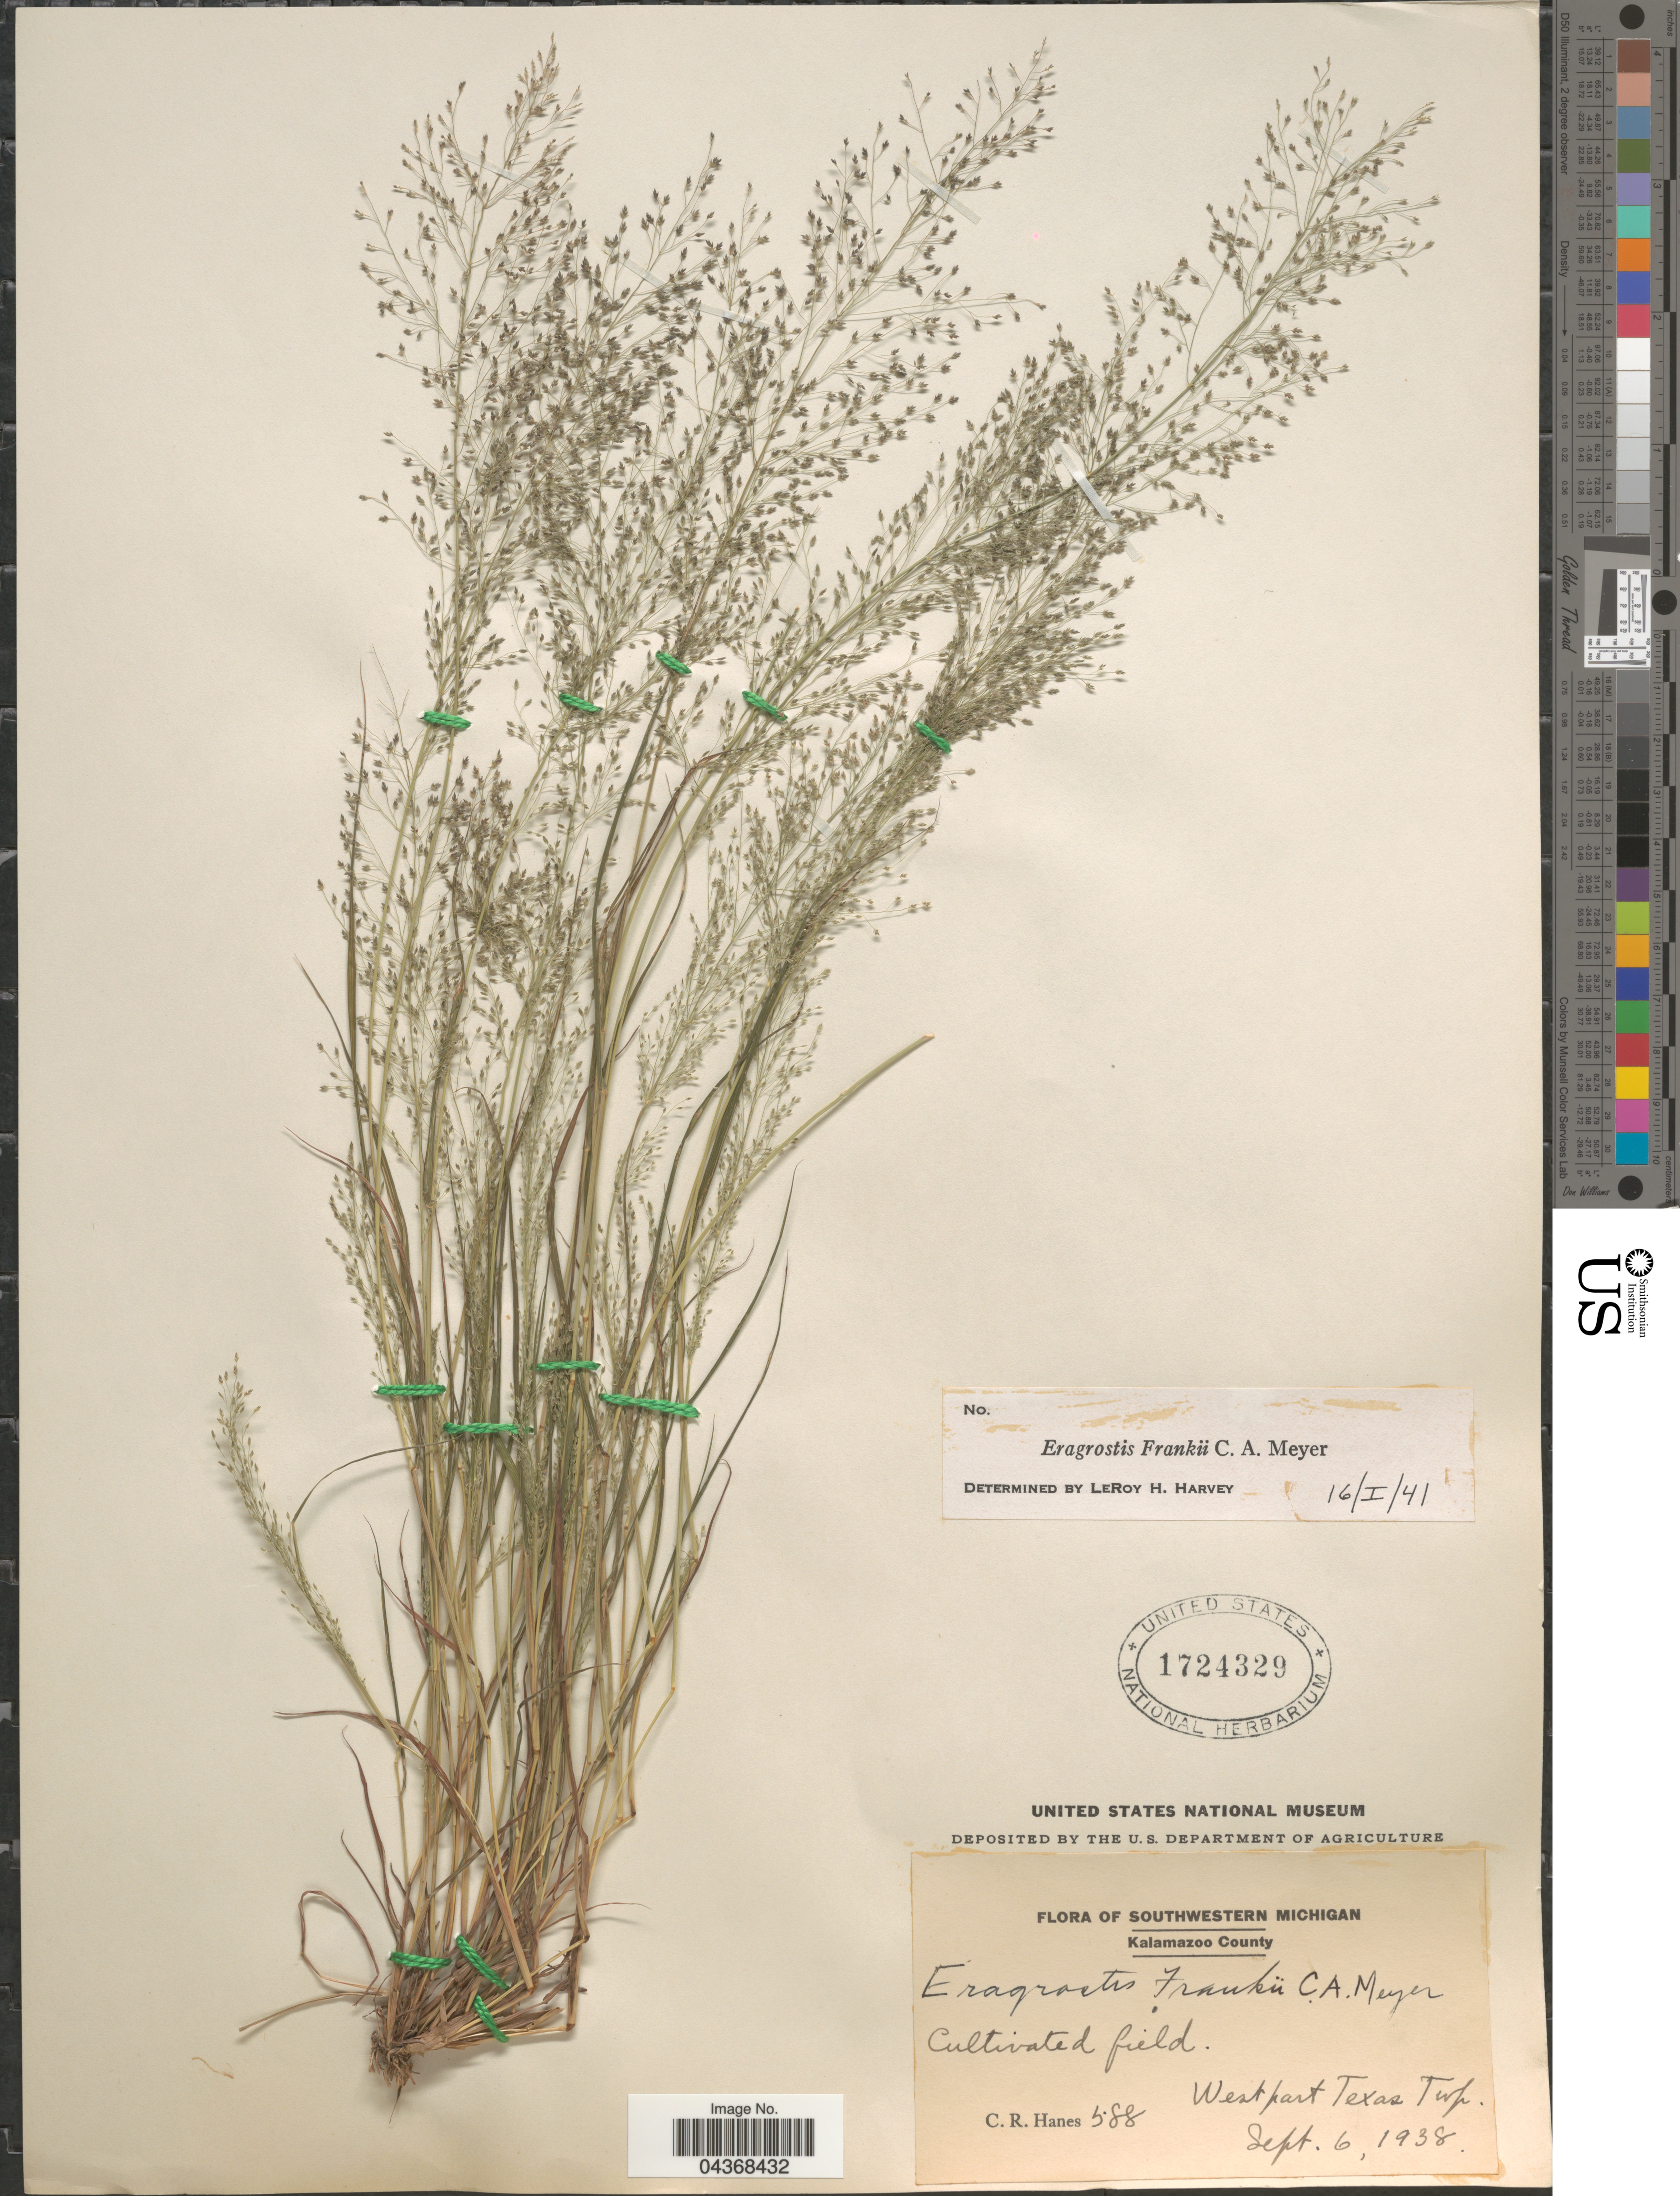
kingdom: Plantae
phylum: Tracheophyta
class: Liliopsida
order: Poales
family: Poaceae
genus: Eragrostis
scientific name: Eragrostis frankii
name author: C.A. Mey. ex Steud.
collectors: C. Hanes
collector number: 588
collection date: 1938-09-06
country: United States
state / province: Michigan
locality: Southwestern Michigan. Kalamazoo County. West part Texas Twp.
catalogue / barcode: US 1724329